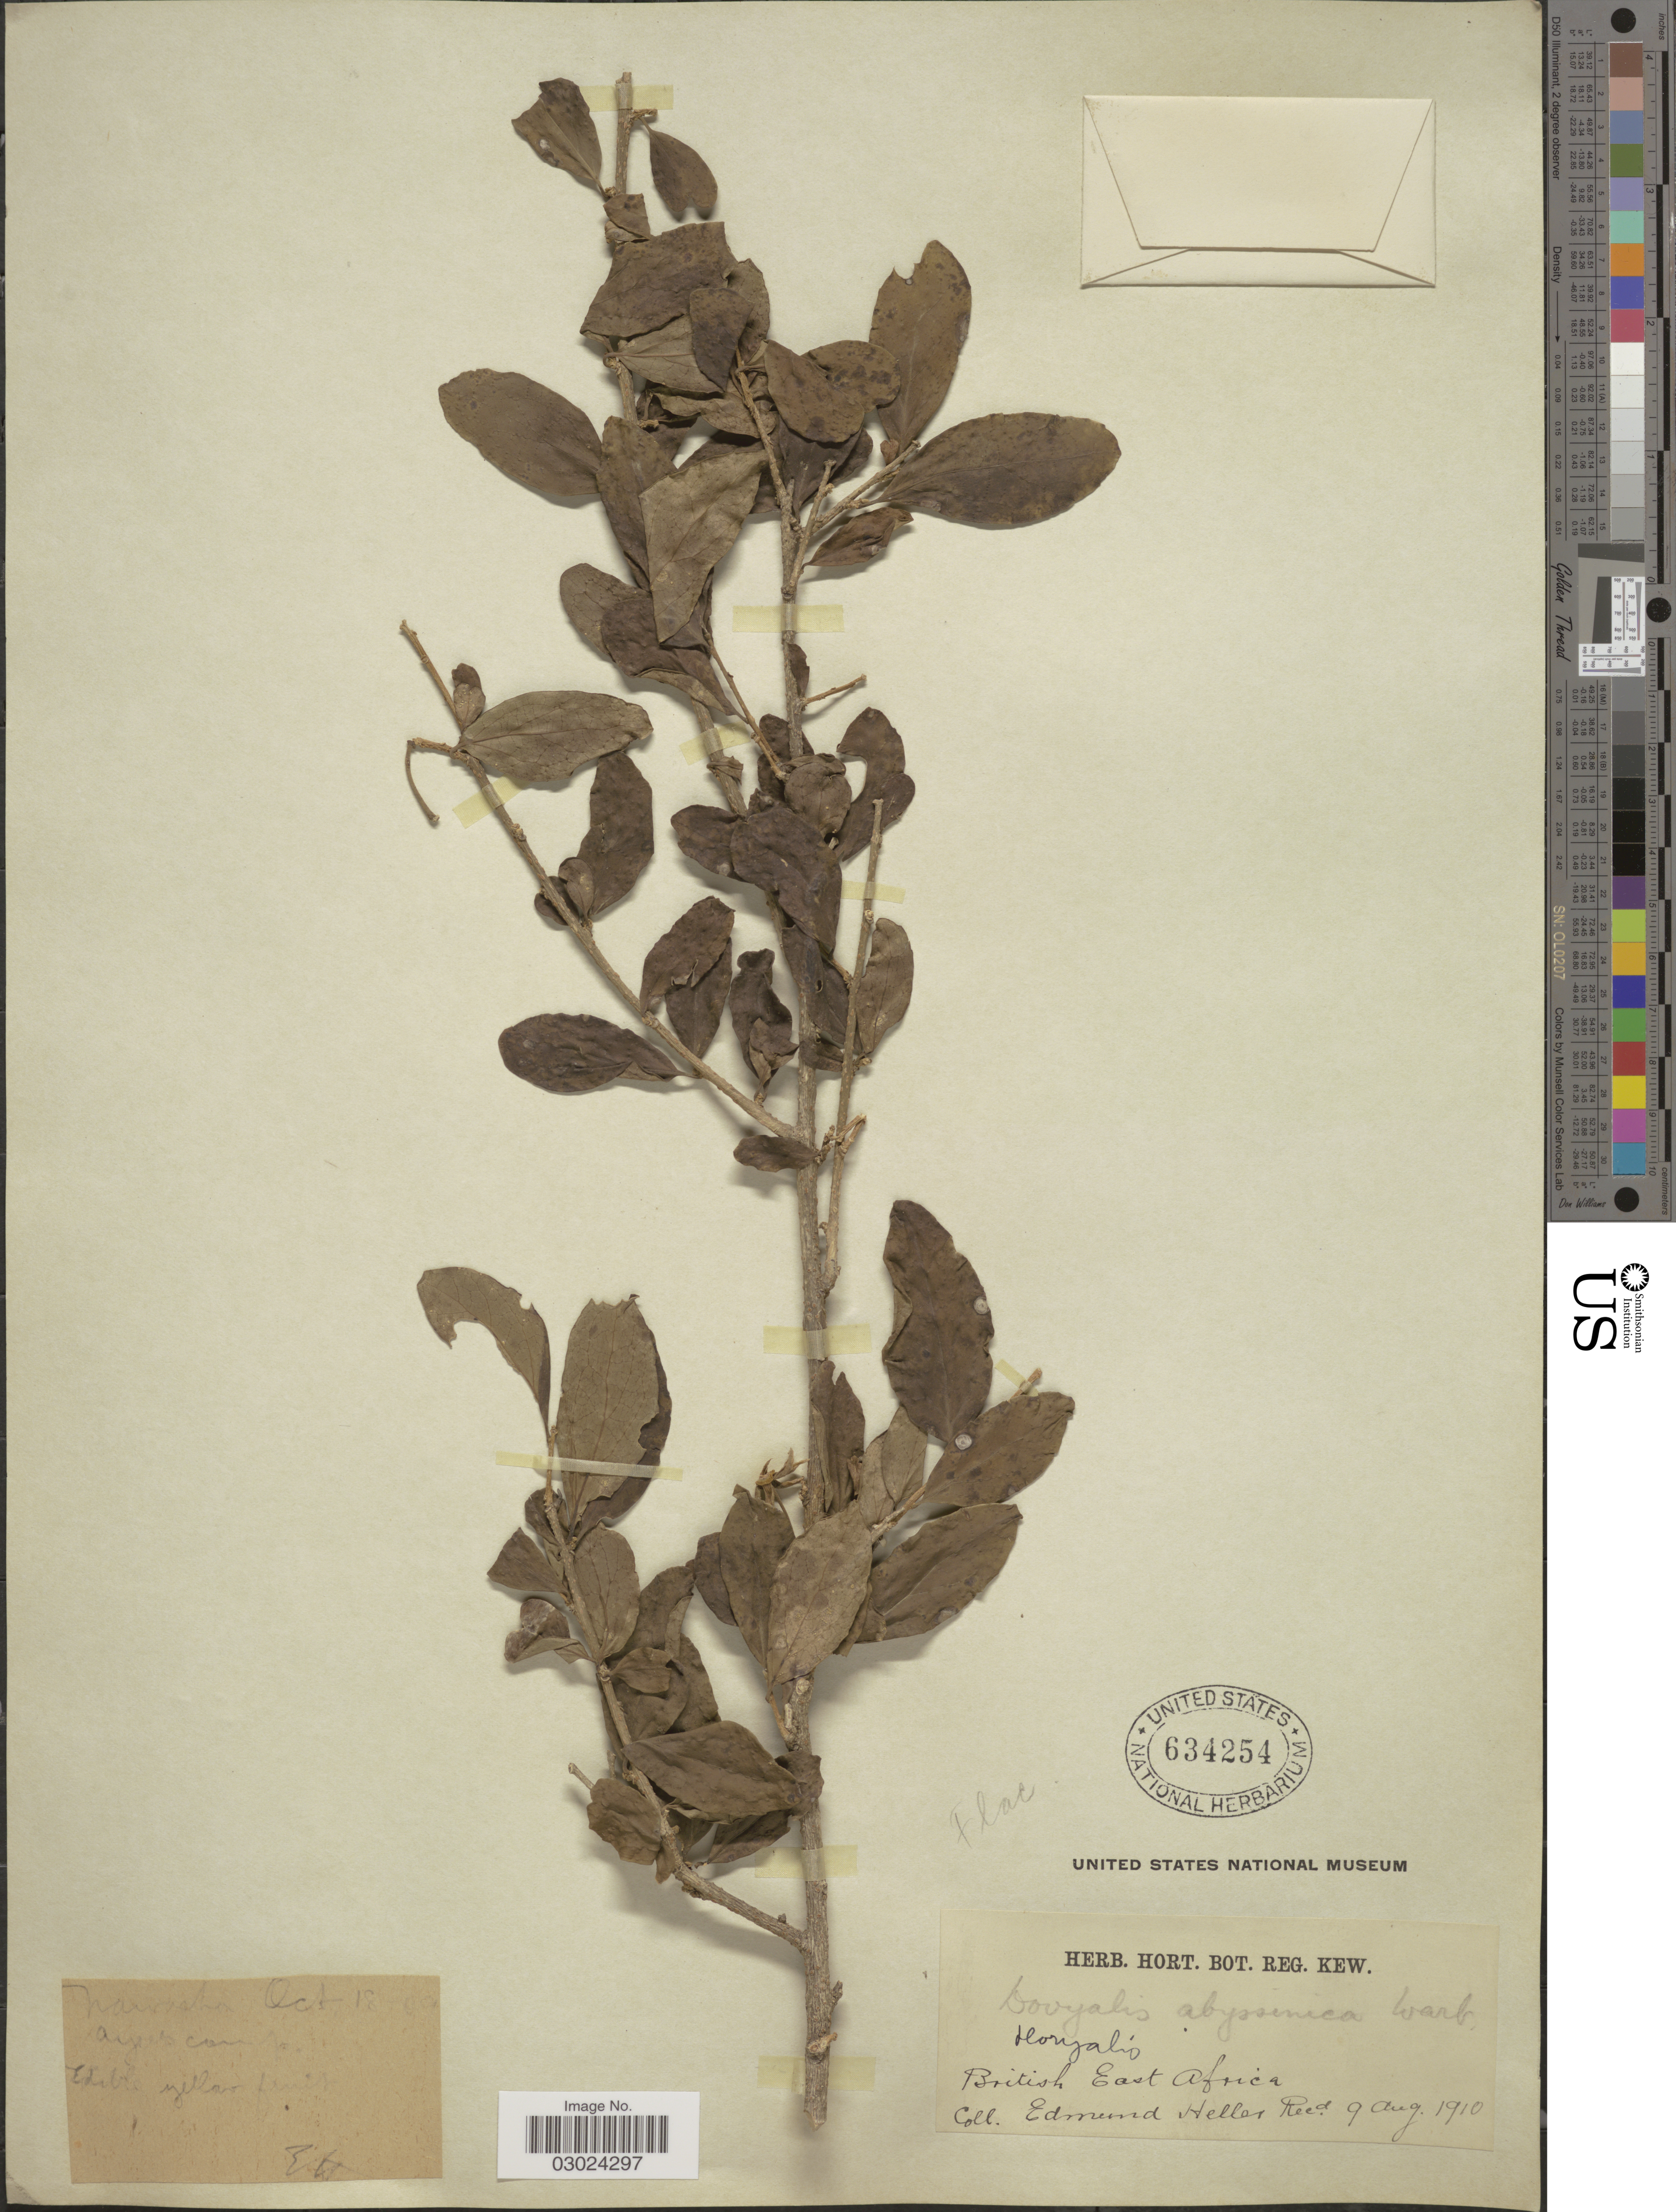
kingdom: Plantae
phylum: Tracheophyta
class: Magnoliopsida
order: Malpighiales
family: Salicaceae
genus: Dovyalis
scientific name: Dovyalis abyssinica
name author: (A. Rich.) Warb.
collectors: E. Heller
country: Kenya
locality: British East Africa.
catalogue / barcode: US 634254